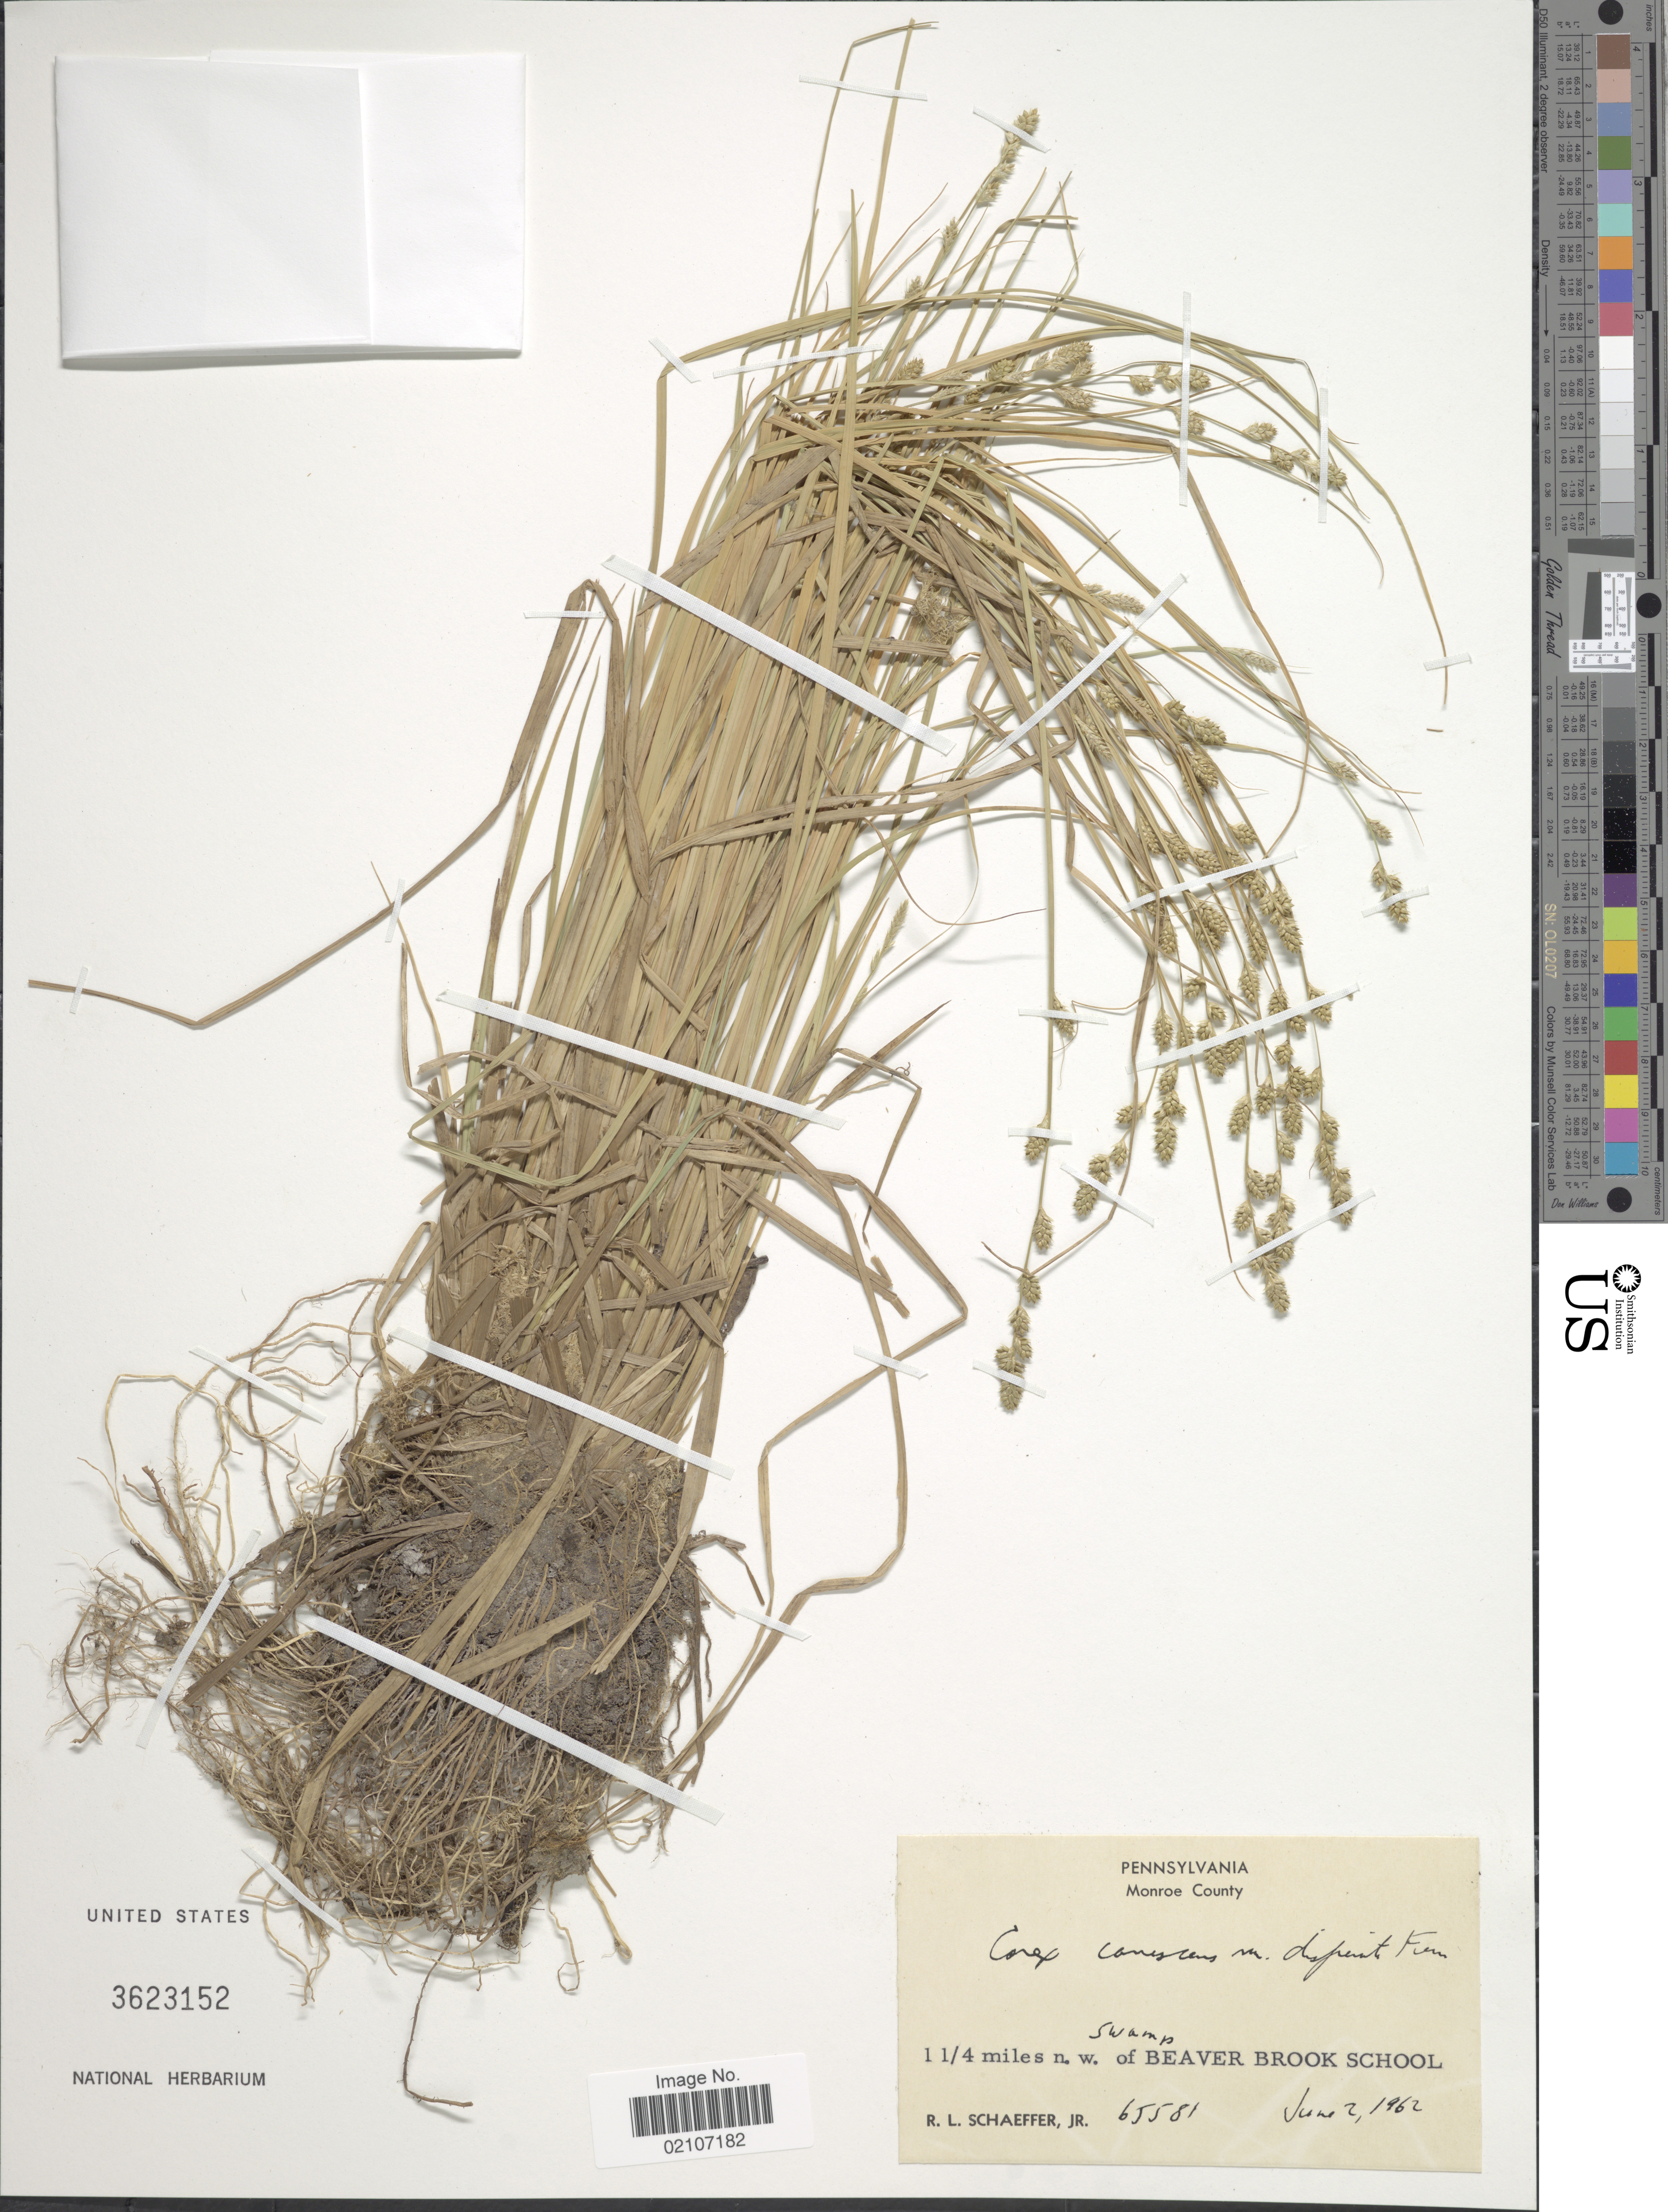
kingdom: Plantae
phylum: Tracheophyta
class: Liliopsida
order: Poales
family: Cyperaceae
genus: Carex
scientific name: Carex canescens var. disjuncta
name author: Fernald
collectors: R. L. Schaeffer Jr.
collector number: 65581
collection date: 1962-06-02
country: United States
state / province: Pennsylvania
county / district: Monroe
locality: Monroe County. Swamp. 1 1/4 miles n.w. of Beaver Brook School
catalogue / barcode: US 3623152